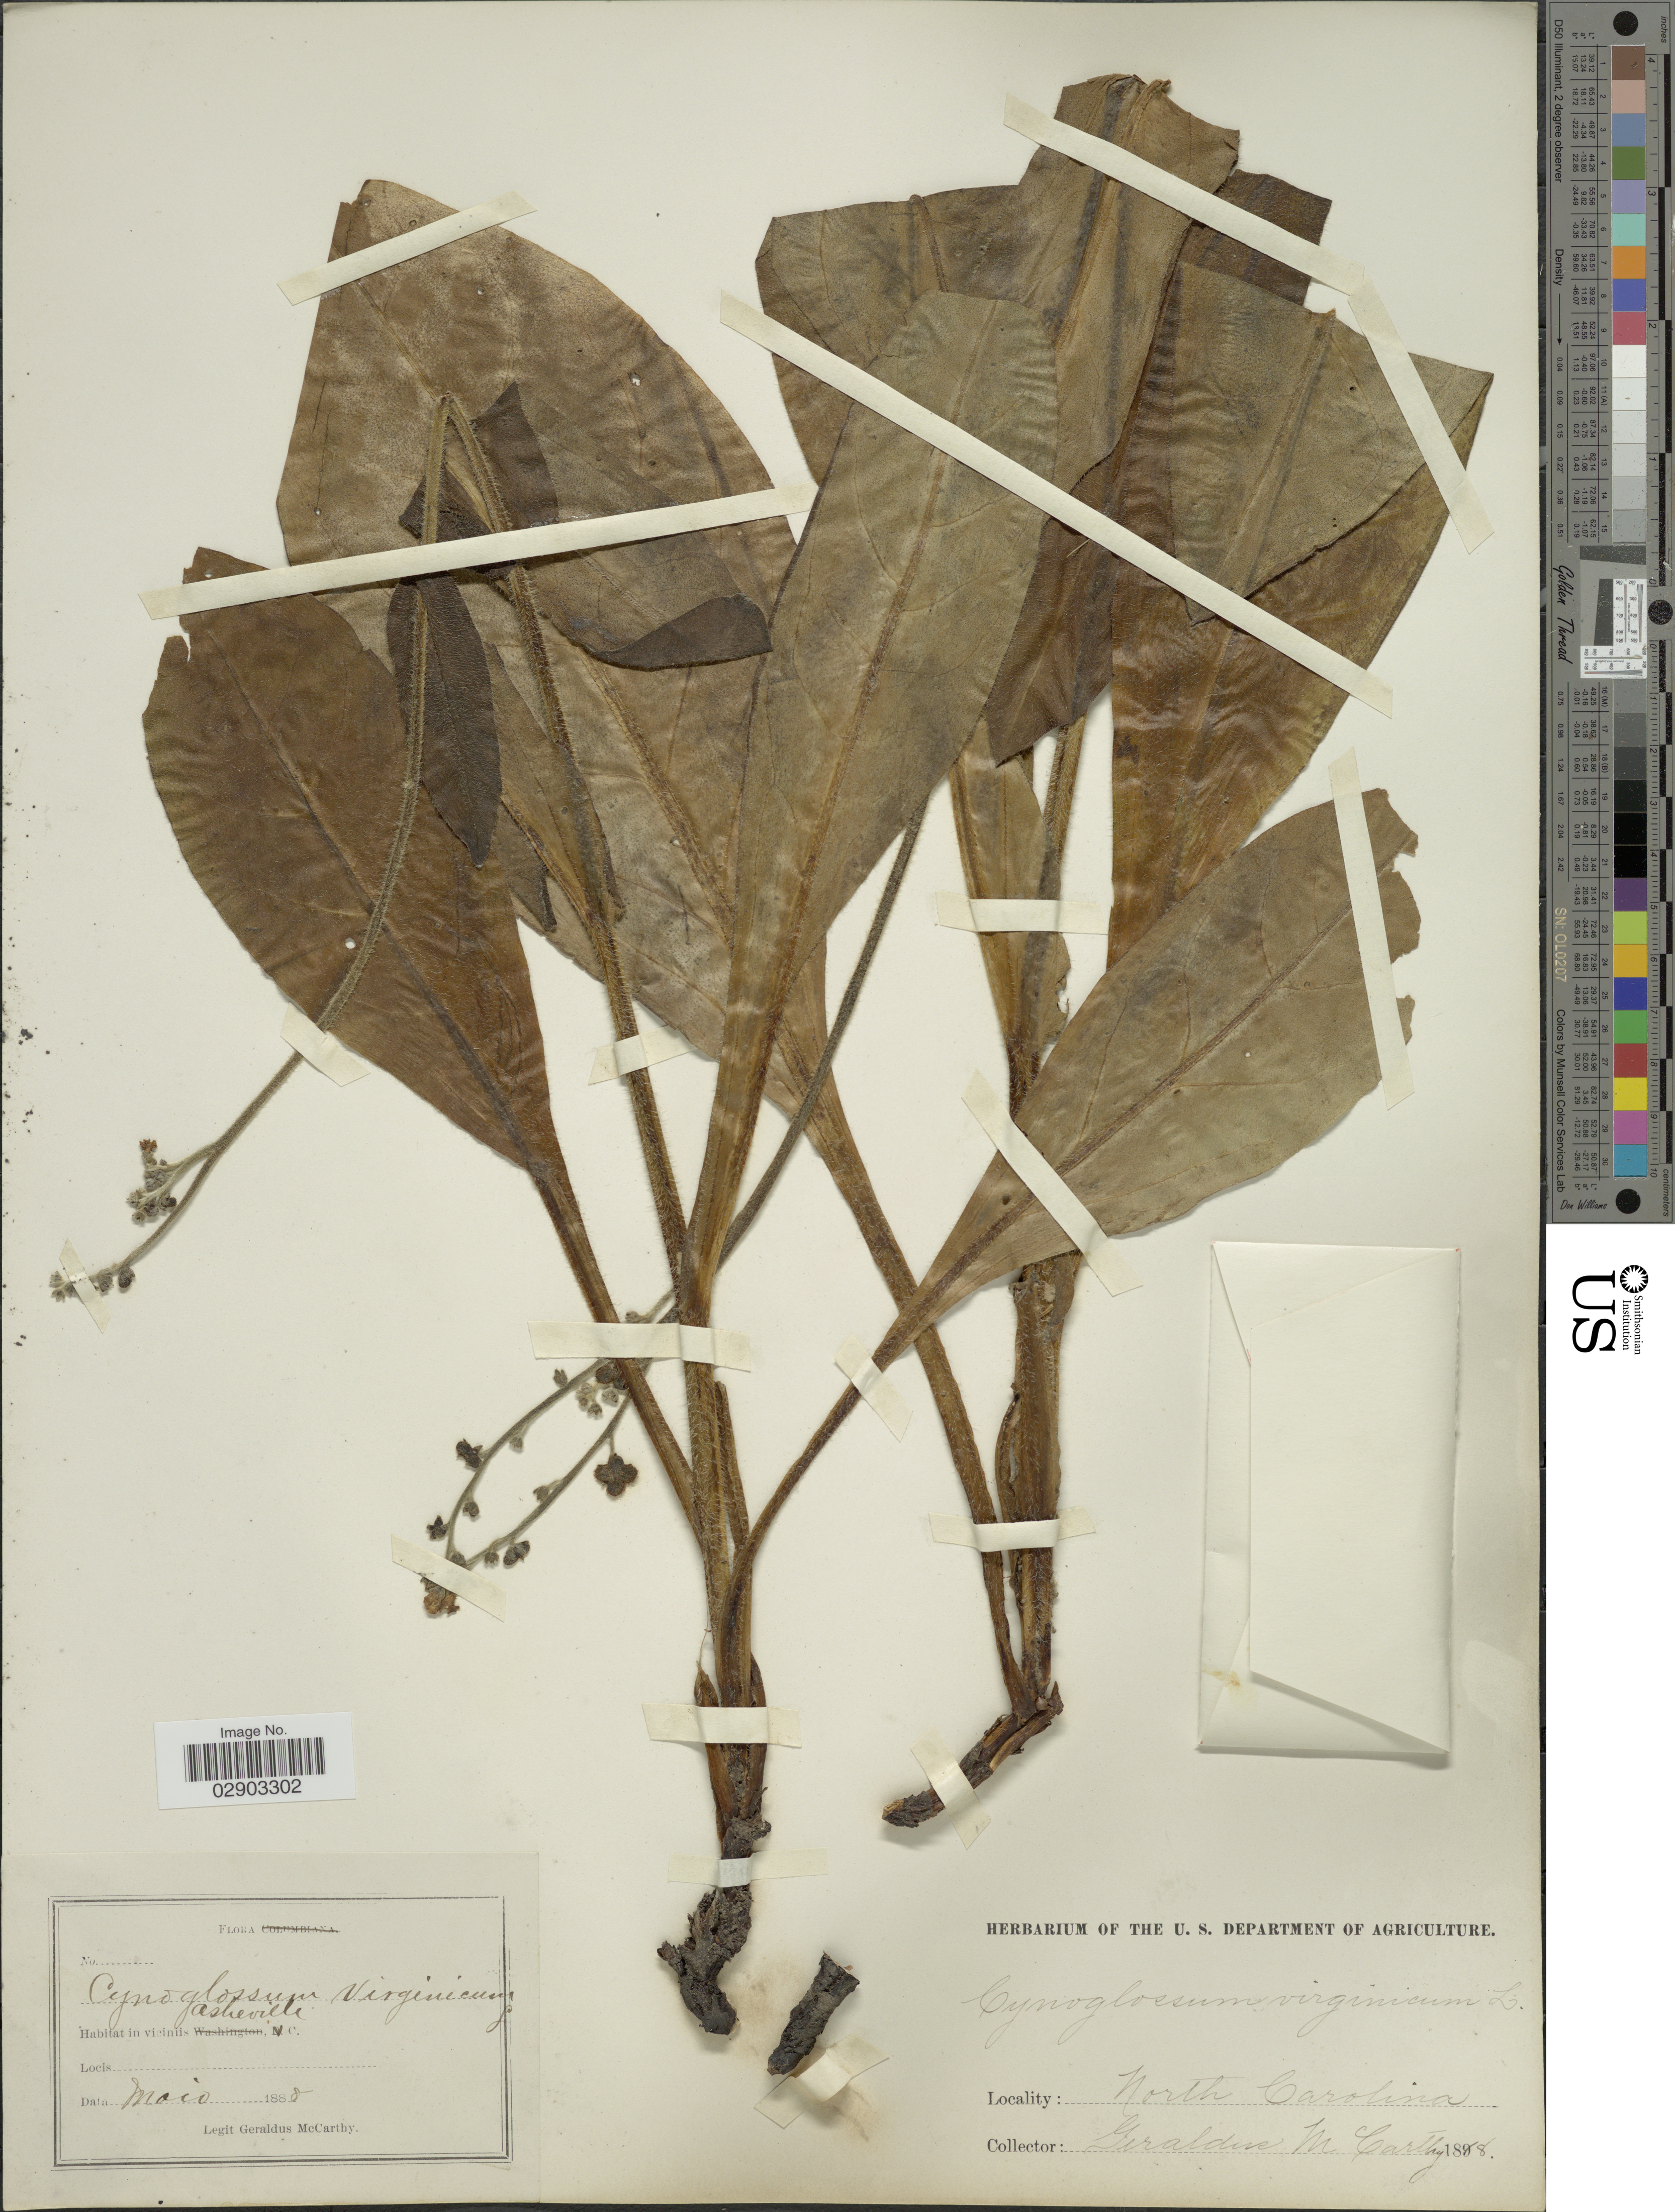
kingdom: Plantae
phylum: Tracheophyta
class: Magnoliopsida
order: Boraginales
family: Boraginaceae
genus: Cynoglossum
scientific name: Cynoglossum virginianum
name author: L.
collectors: M. McCarthy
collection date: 1888-05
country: United States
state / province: North Carolina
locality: In viciniis Asheville, N. C.